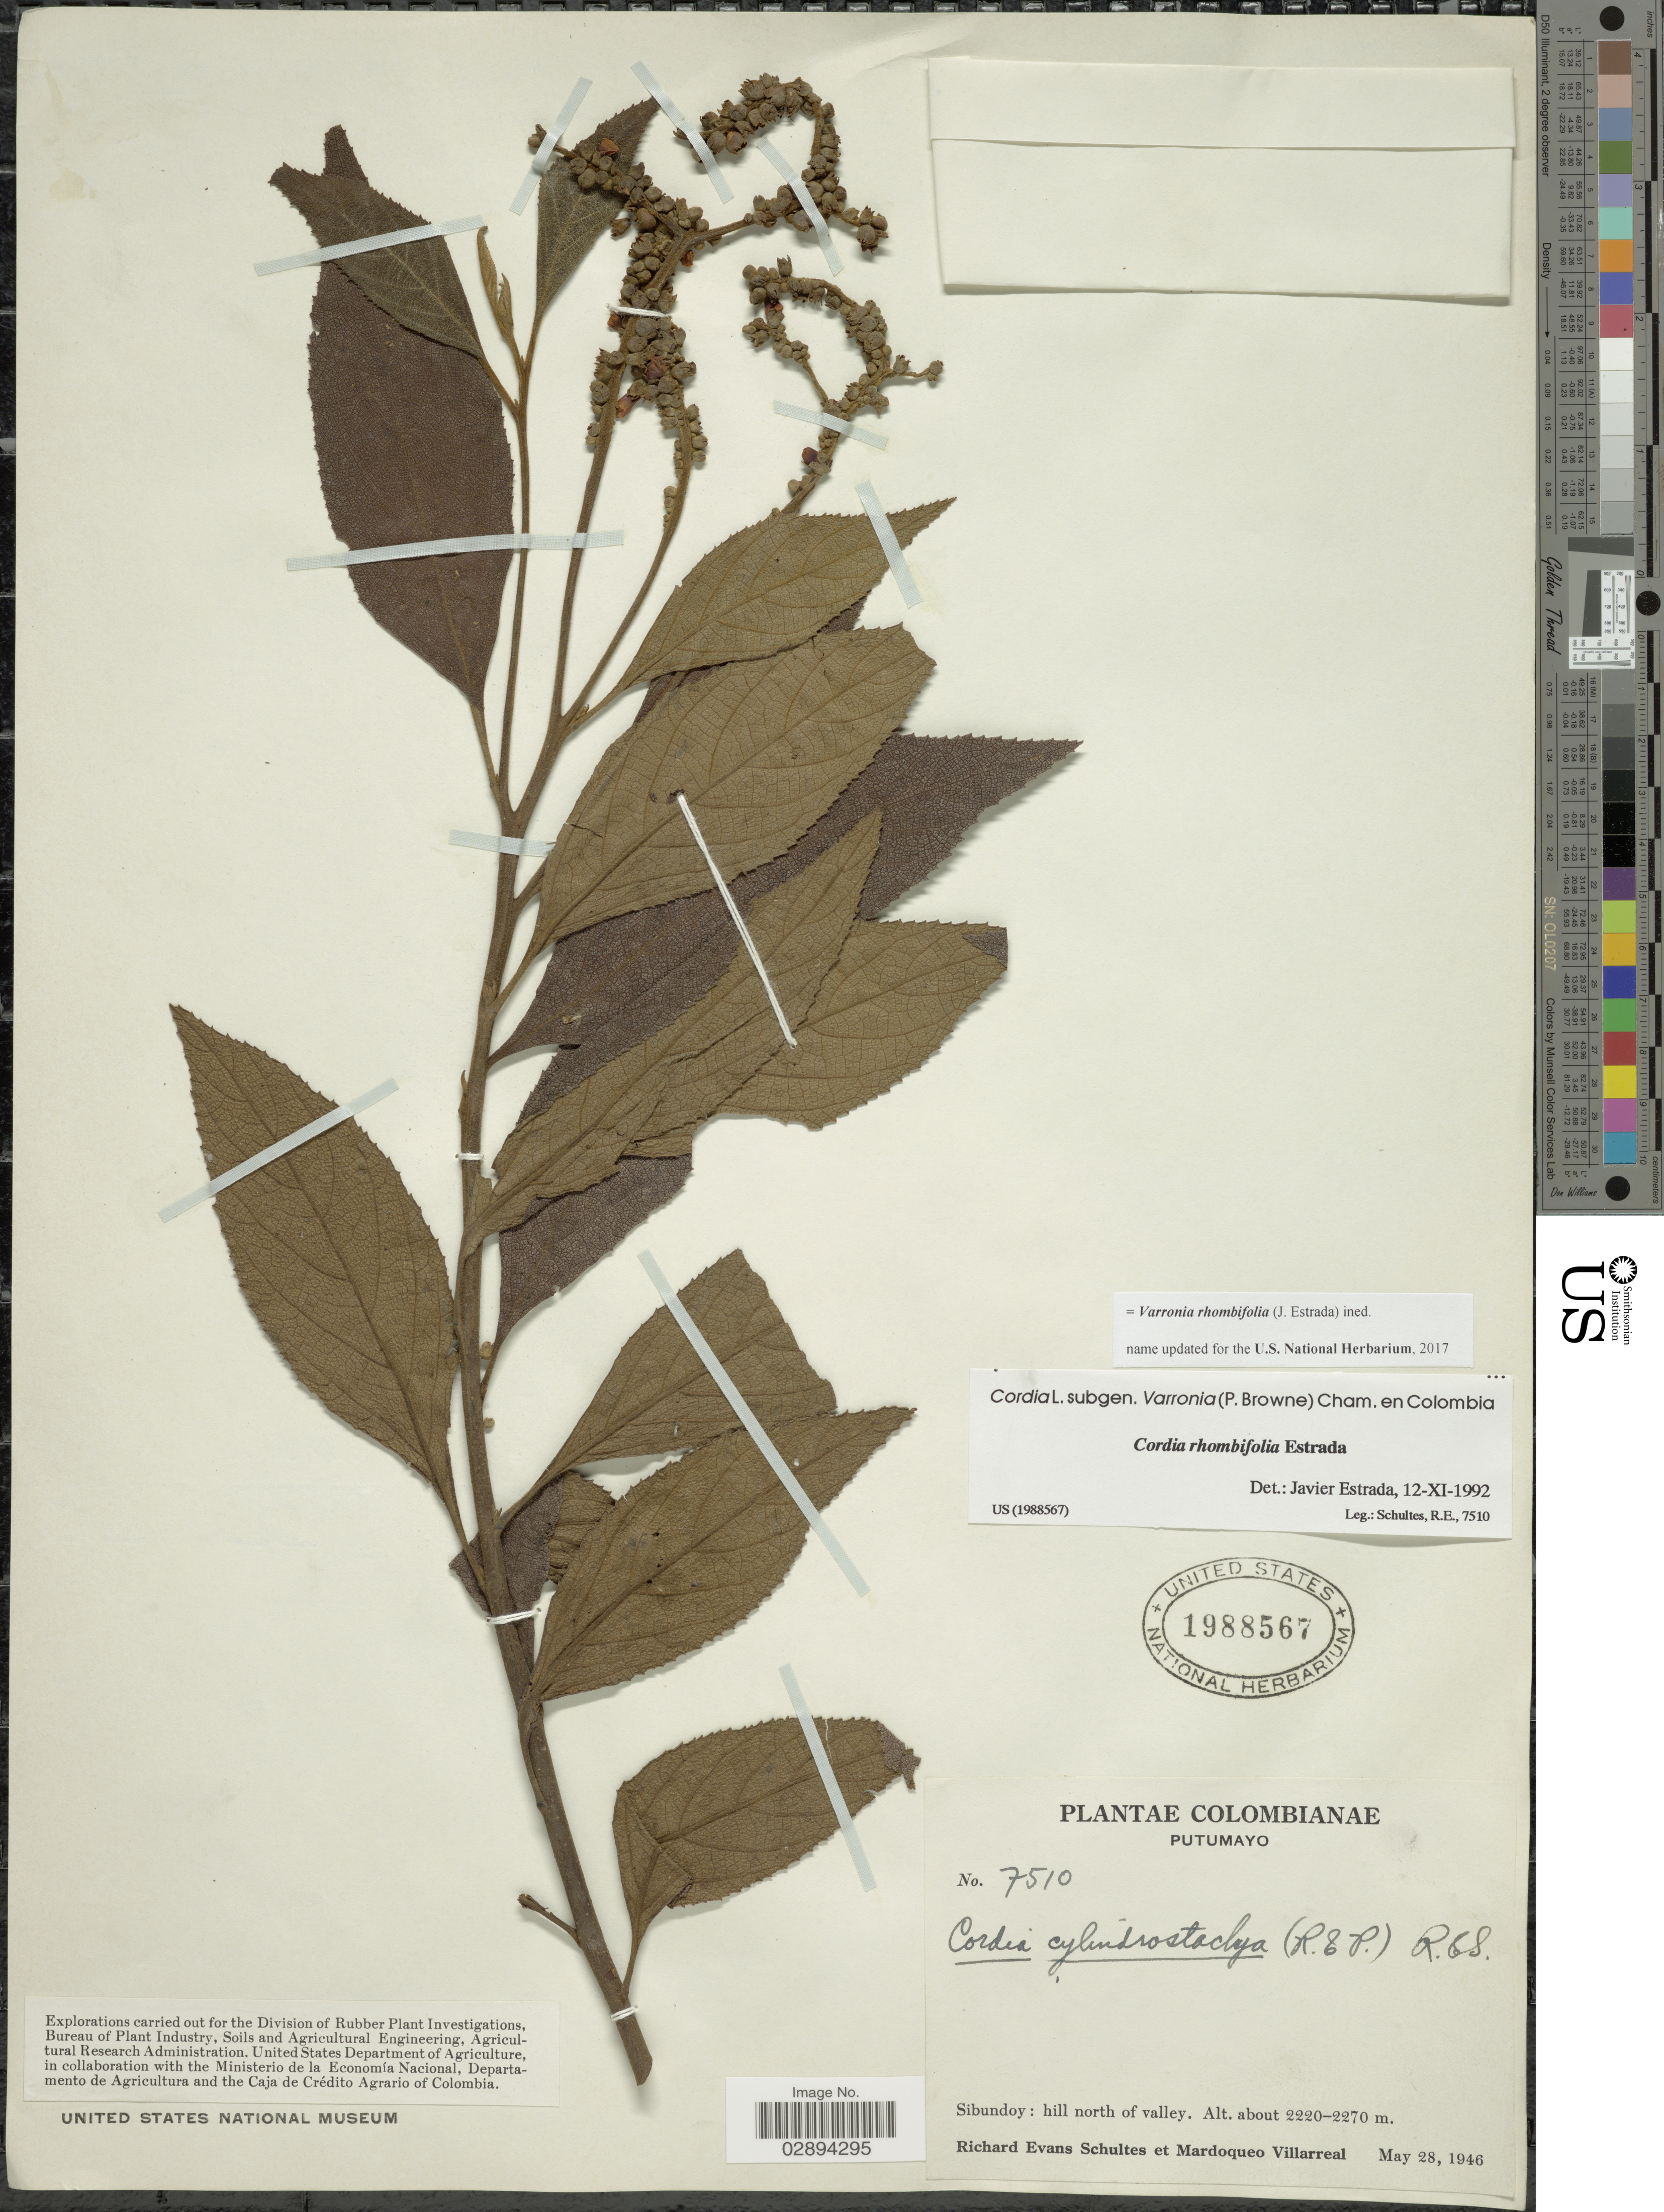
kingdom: Plantae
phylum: Tracheophyta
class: Magnoliopsida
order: Boraginales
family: Cordiaceae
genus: Varronia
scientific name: Varronia rhombifolia (J. Estrada) comb. nov. ined.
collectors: R. E. Schultes & M. Villarreal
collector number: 7510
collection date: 1946-05-28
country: Colombia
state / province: Putumayo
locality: Sibundoy, hill north of valley.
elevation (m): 2220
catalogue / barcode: US 1988567